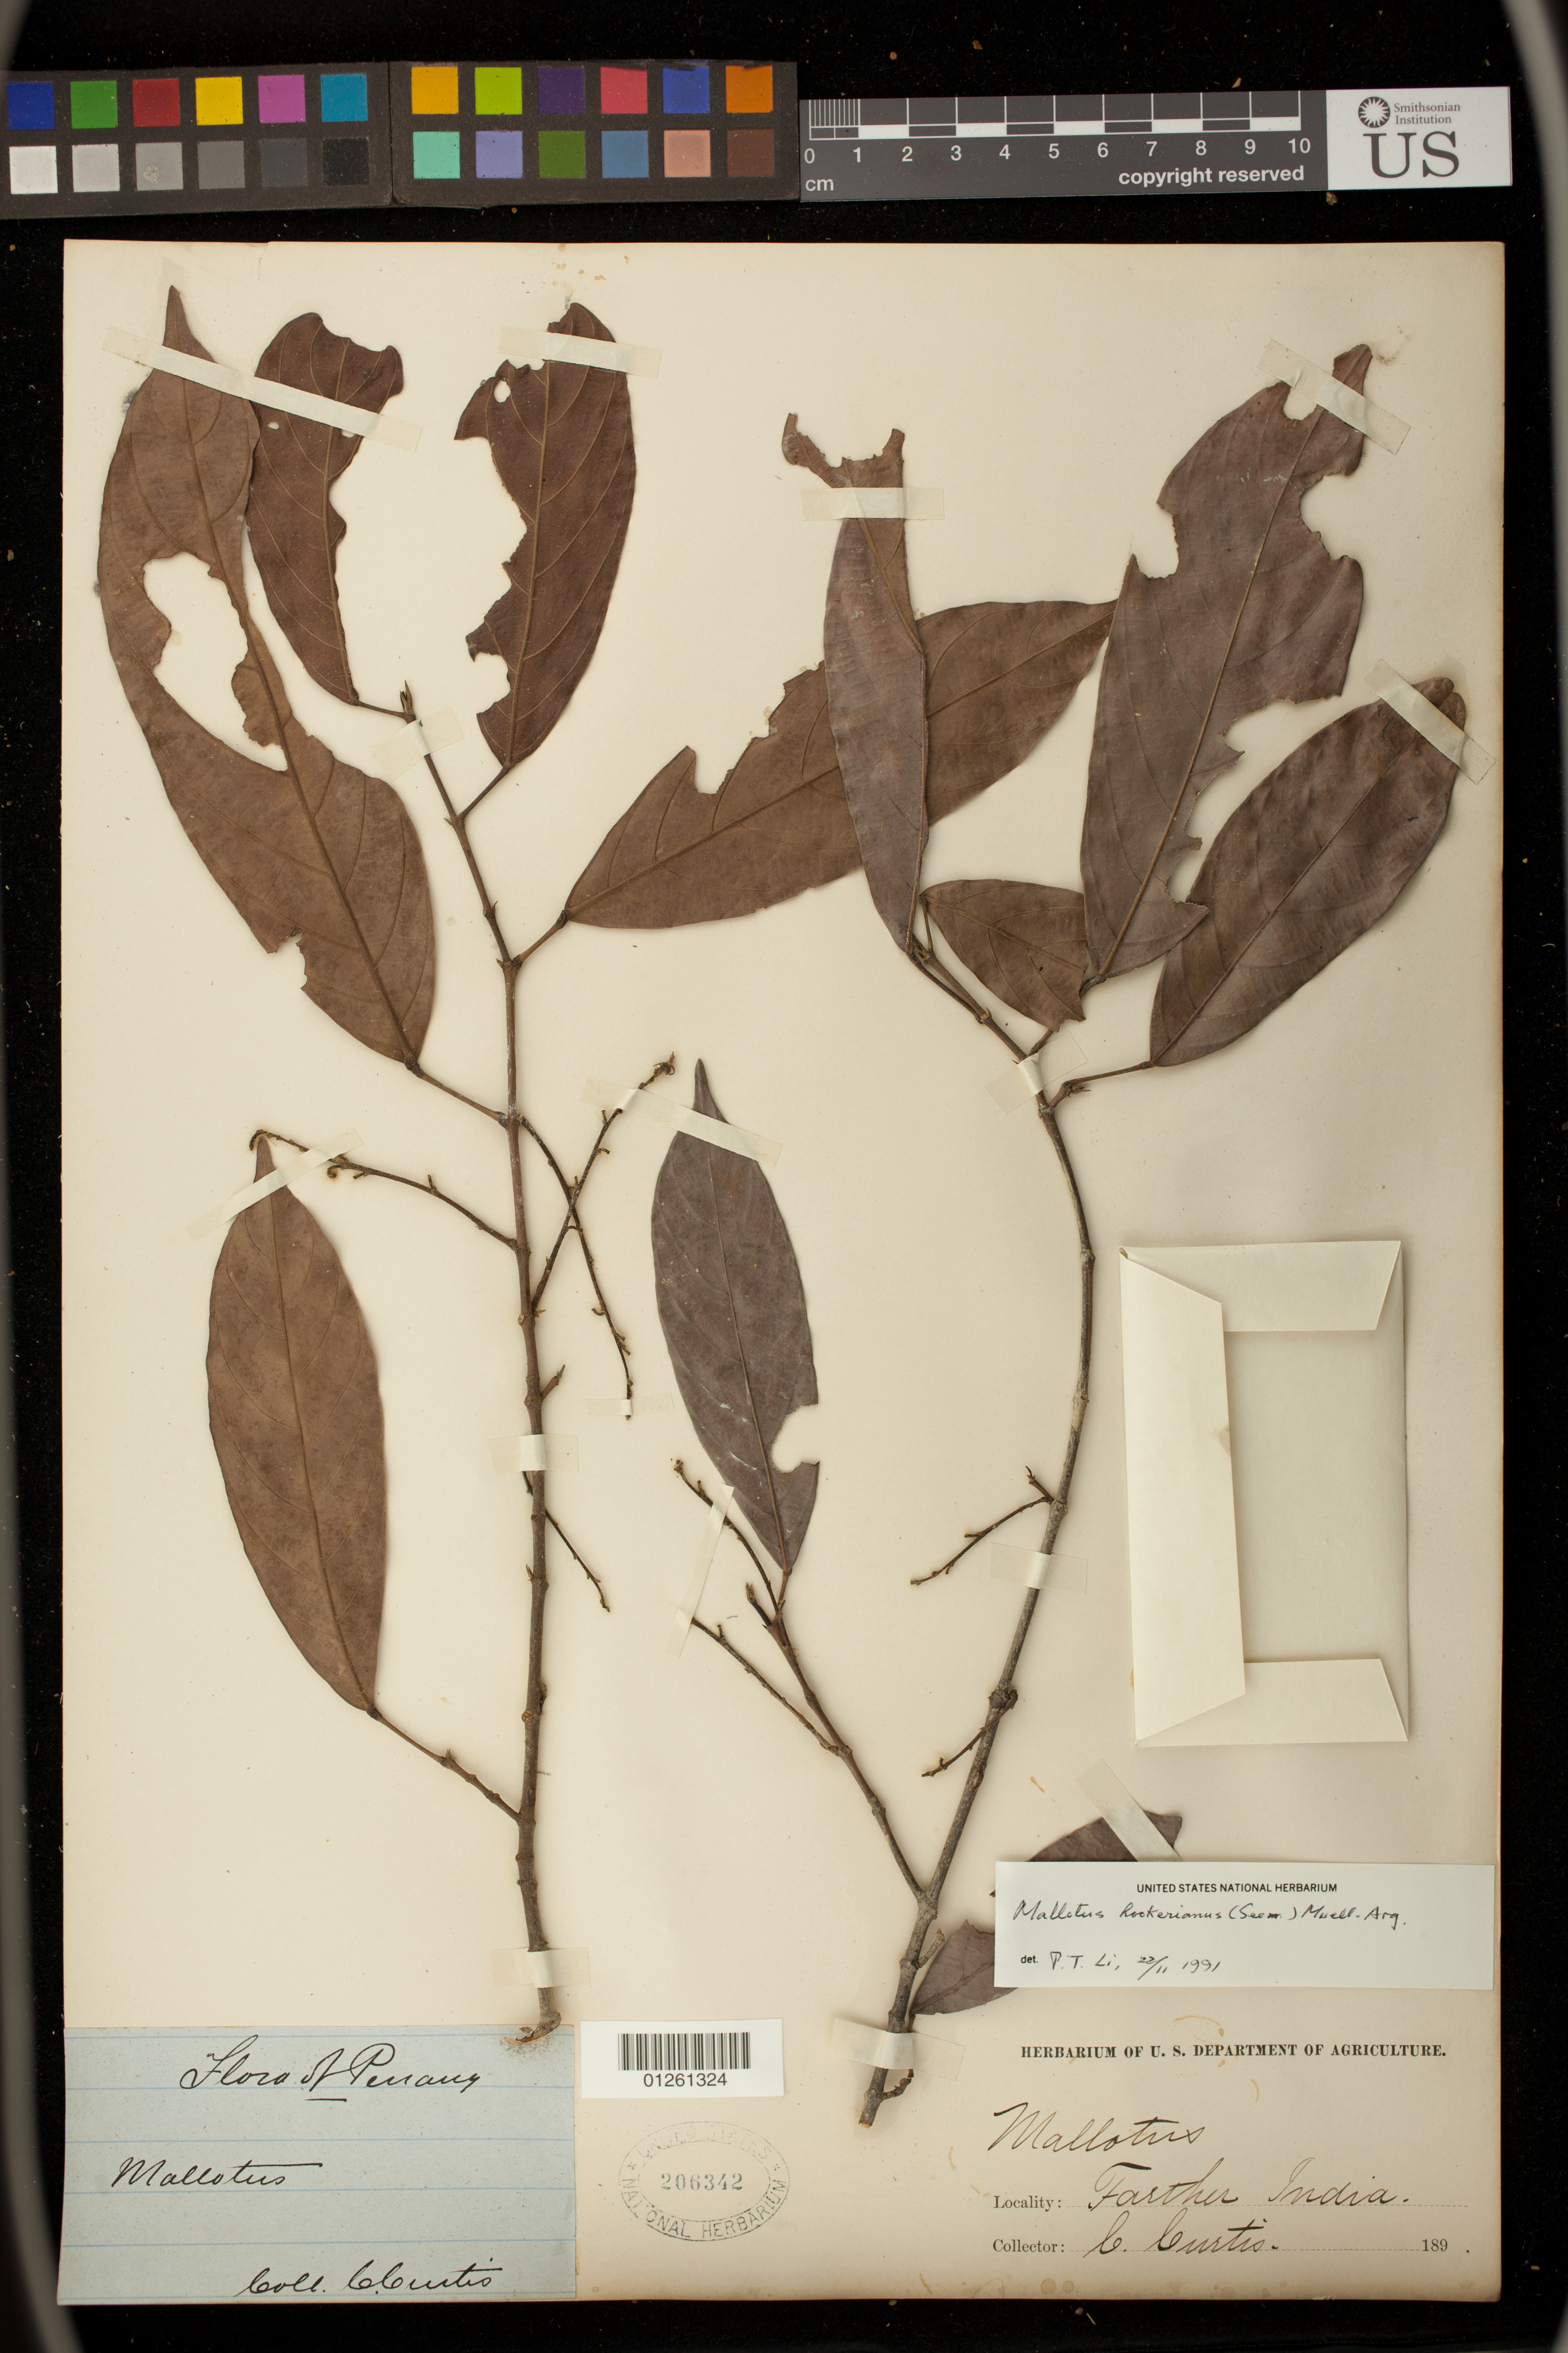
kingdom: Plantae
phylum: Tracheophyta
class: Magnoliopsida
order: Malpighiales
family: Euphorbiaceae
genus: Hancea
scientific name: Hancea hookeriana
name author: Seem.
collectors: C. Curtis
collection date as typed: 189-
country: Malaysia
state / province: Pinang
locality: Farther India.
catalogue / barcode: US 206342